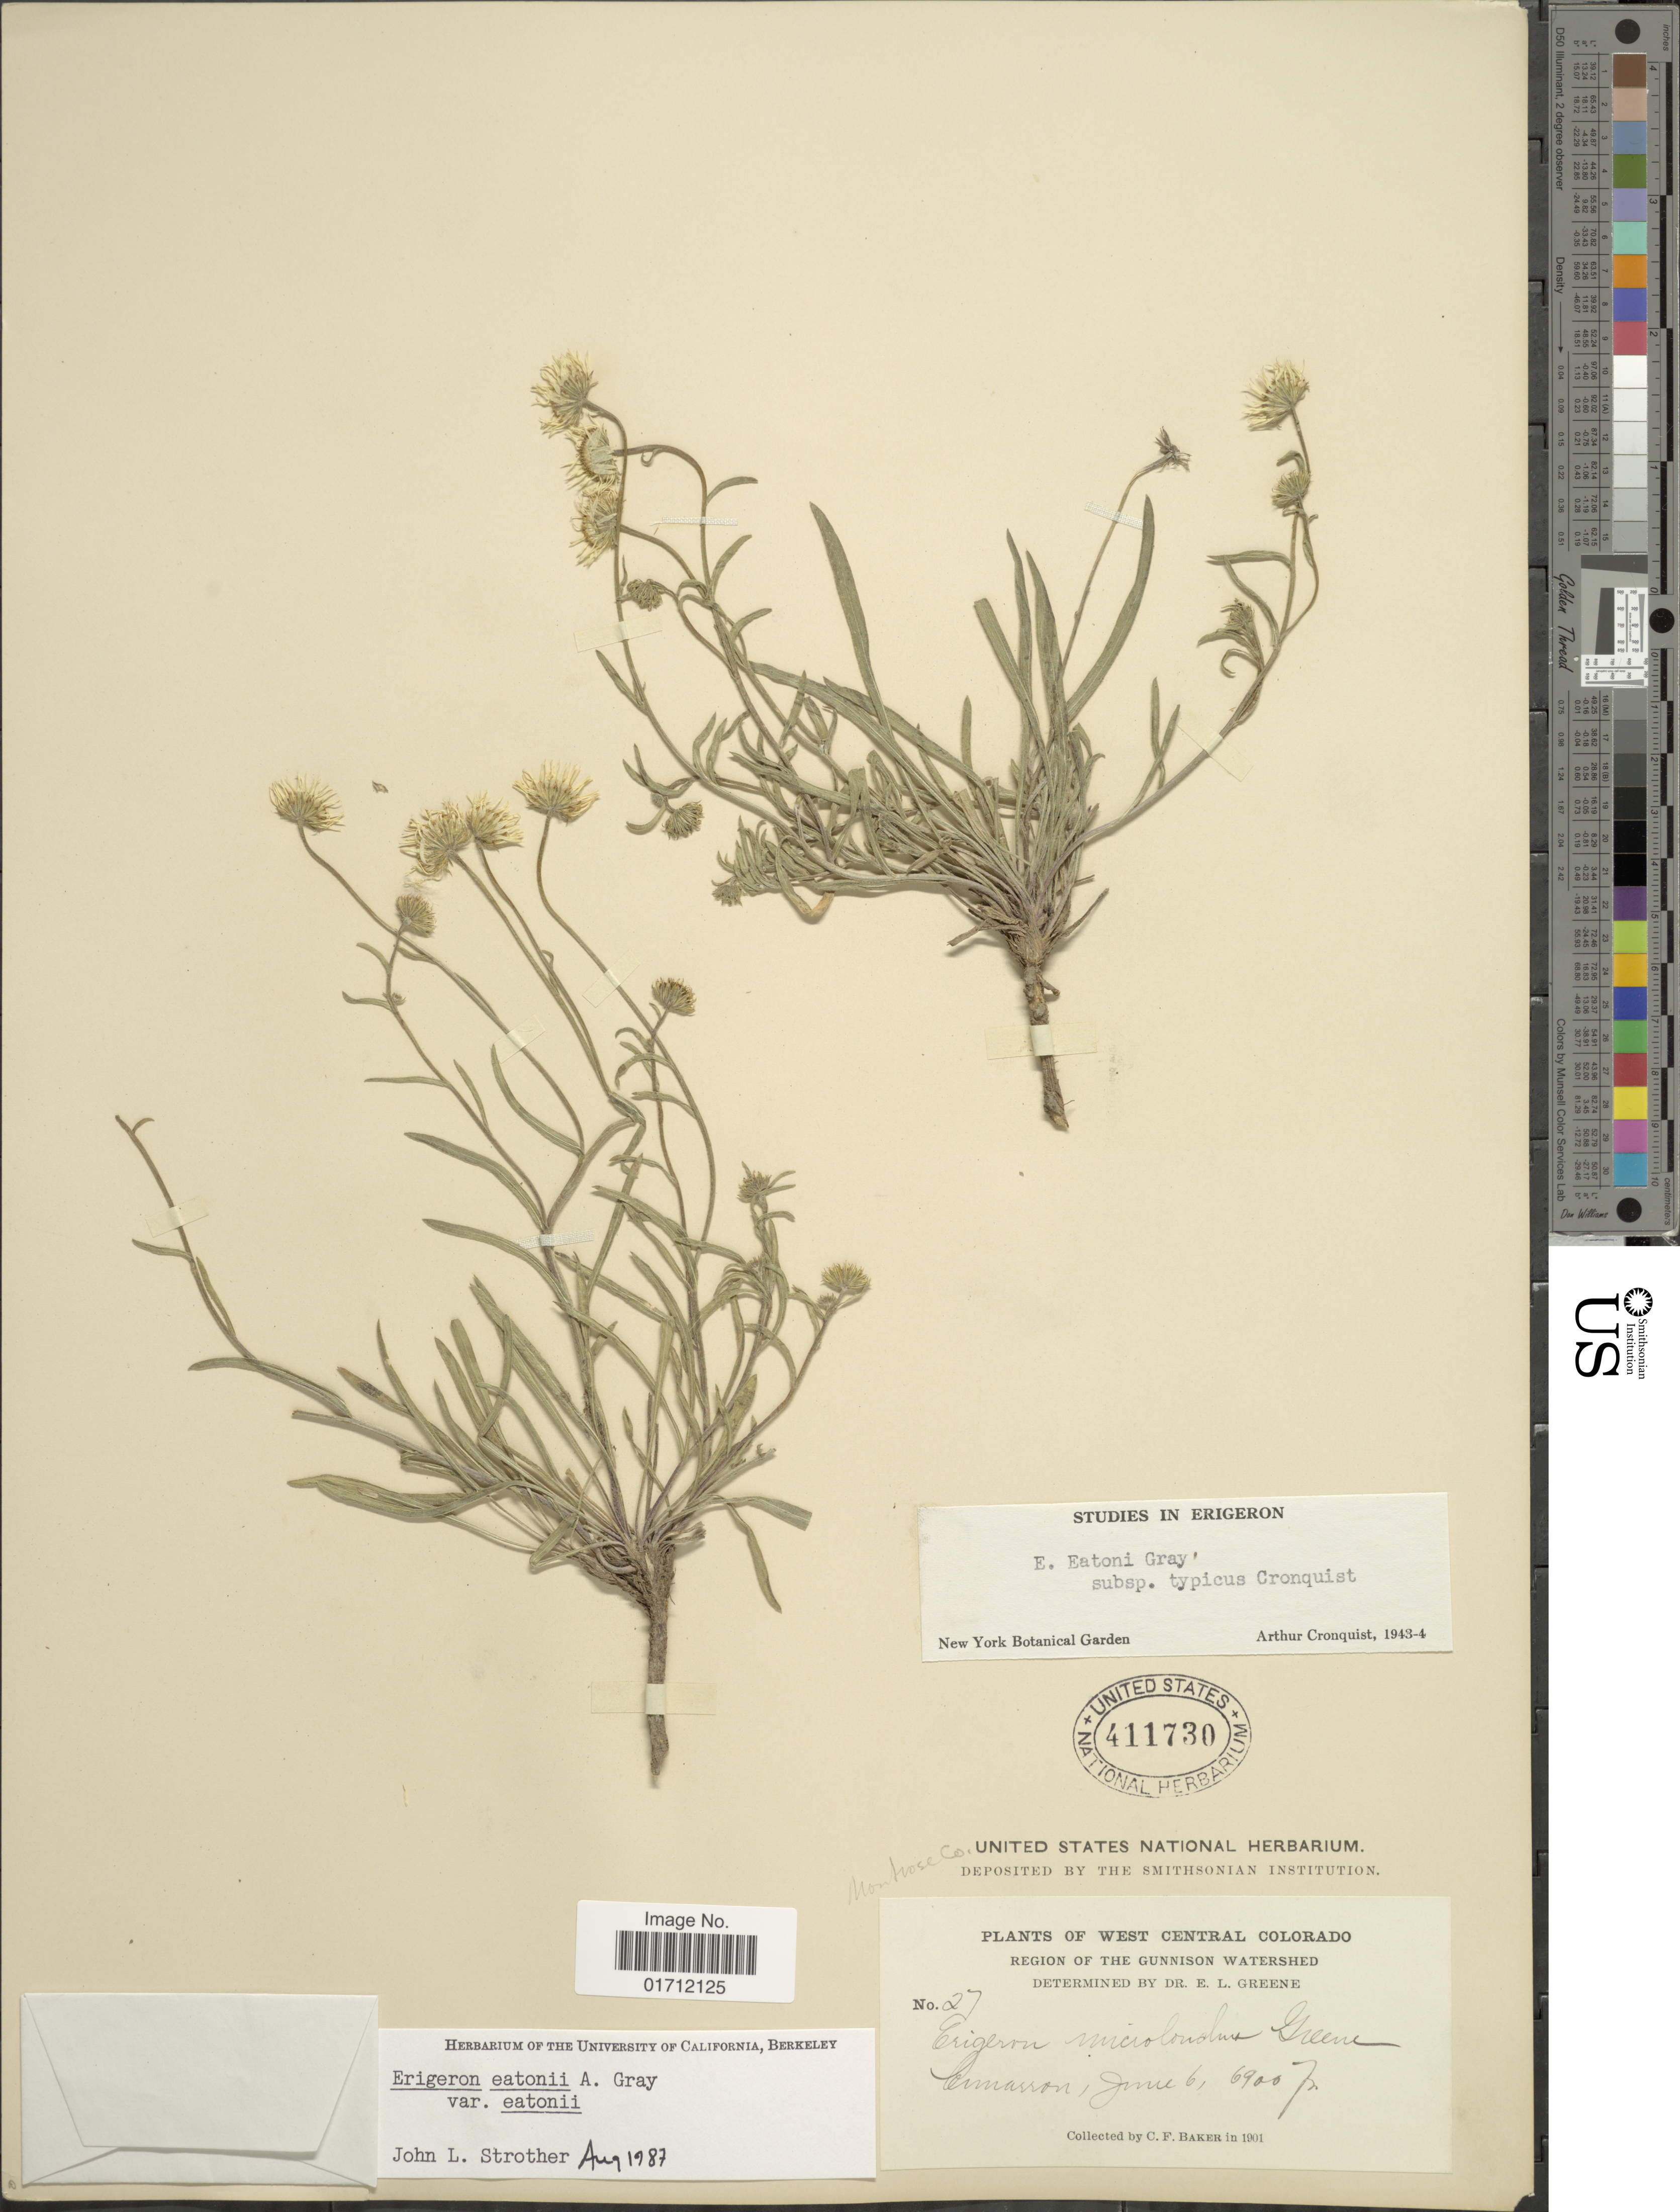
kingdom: Plantae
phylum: Tracheophyta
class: Magnoliopsida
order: Asterales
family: Asteraceae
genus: Erigeron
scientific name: Erigeron eatonii var. eatonii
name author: A. Gray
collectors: C. F. Baker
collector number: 27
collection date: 1901-06-06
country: United States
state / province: Colorado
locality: West Central Colorado, Region of the Gunnison Wartershed, Cimarron.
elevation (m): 2103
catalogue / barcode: US 411730